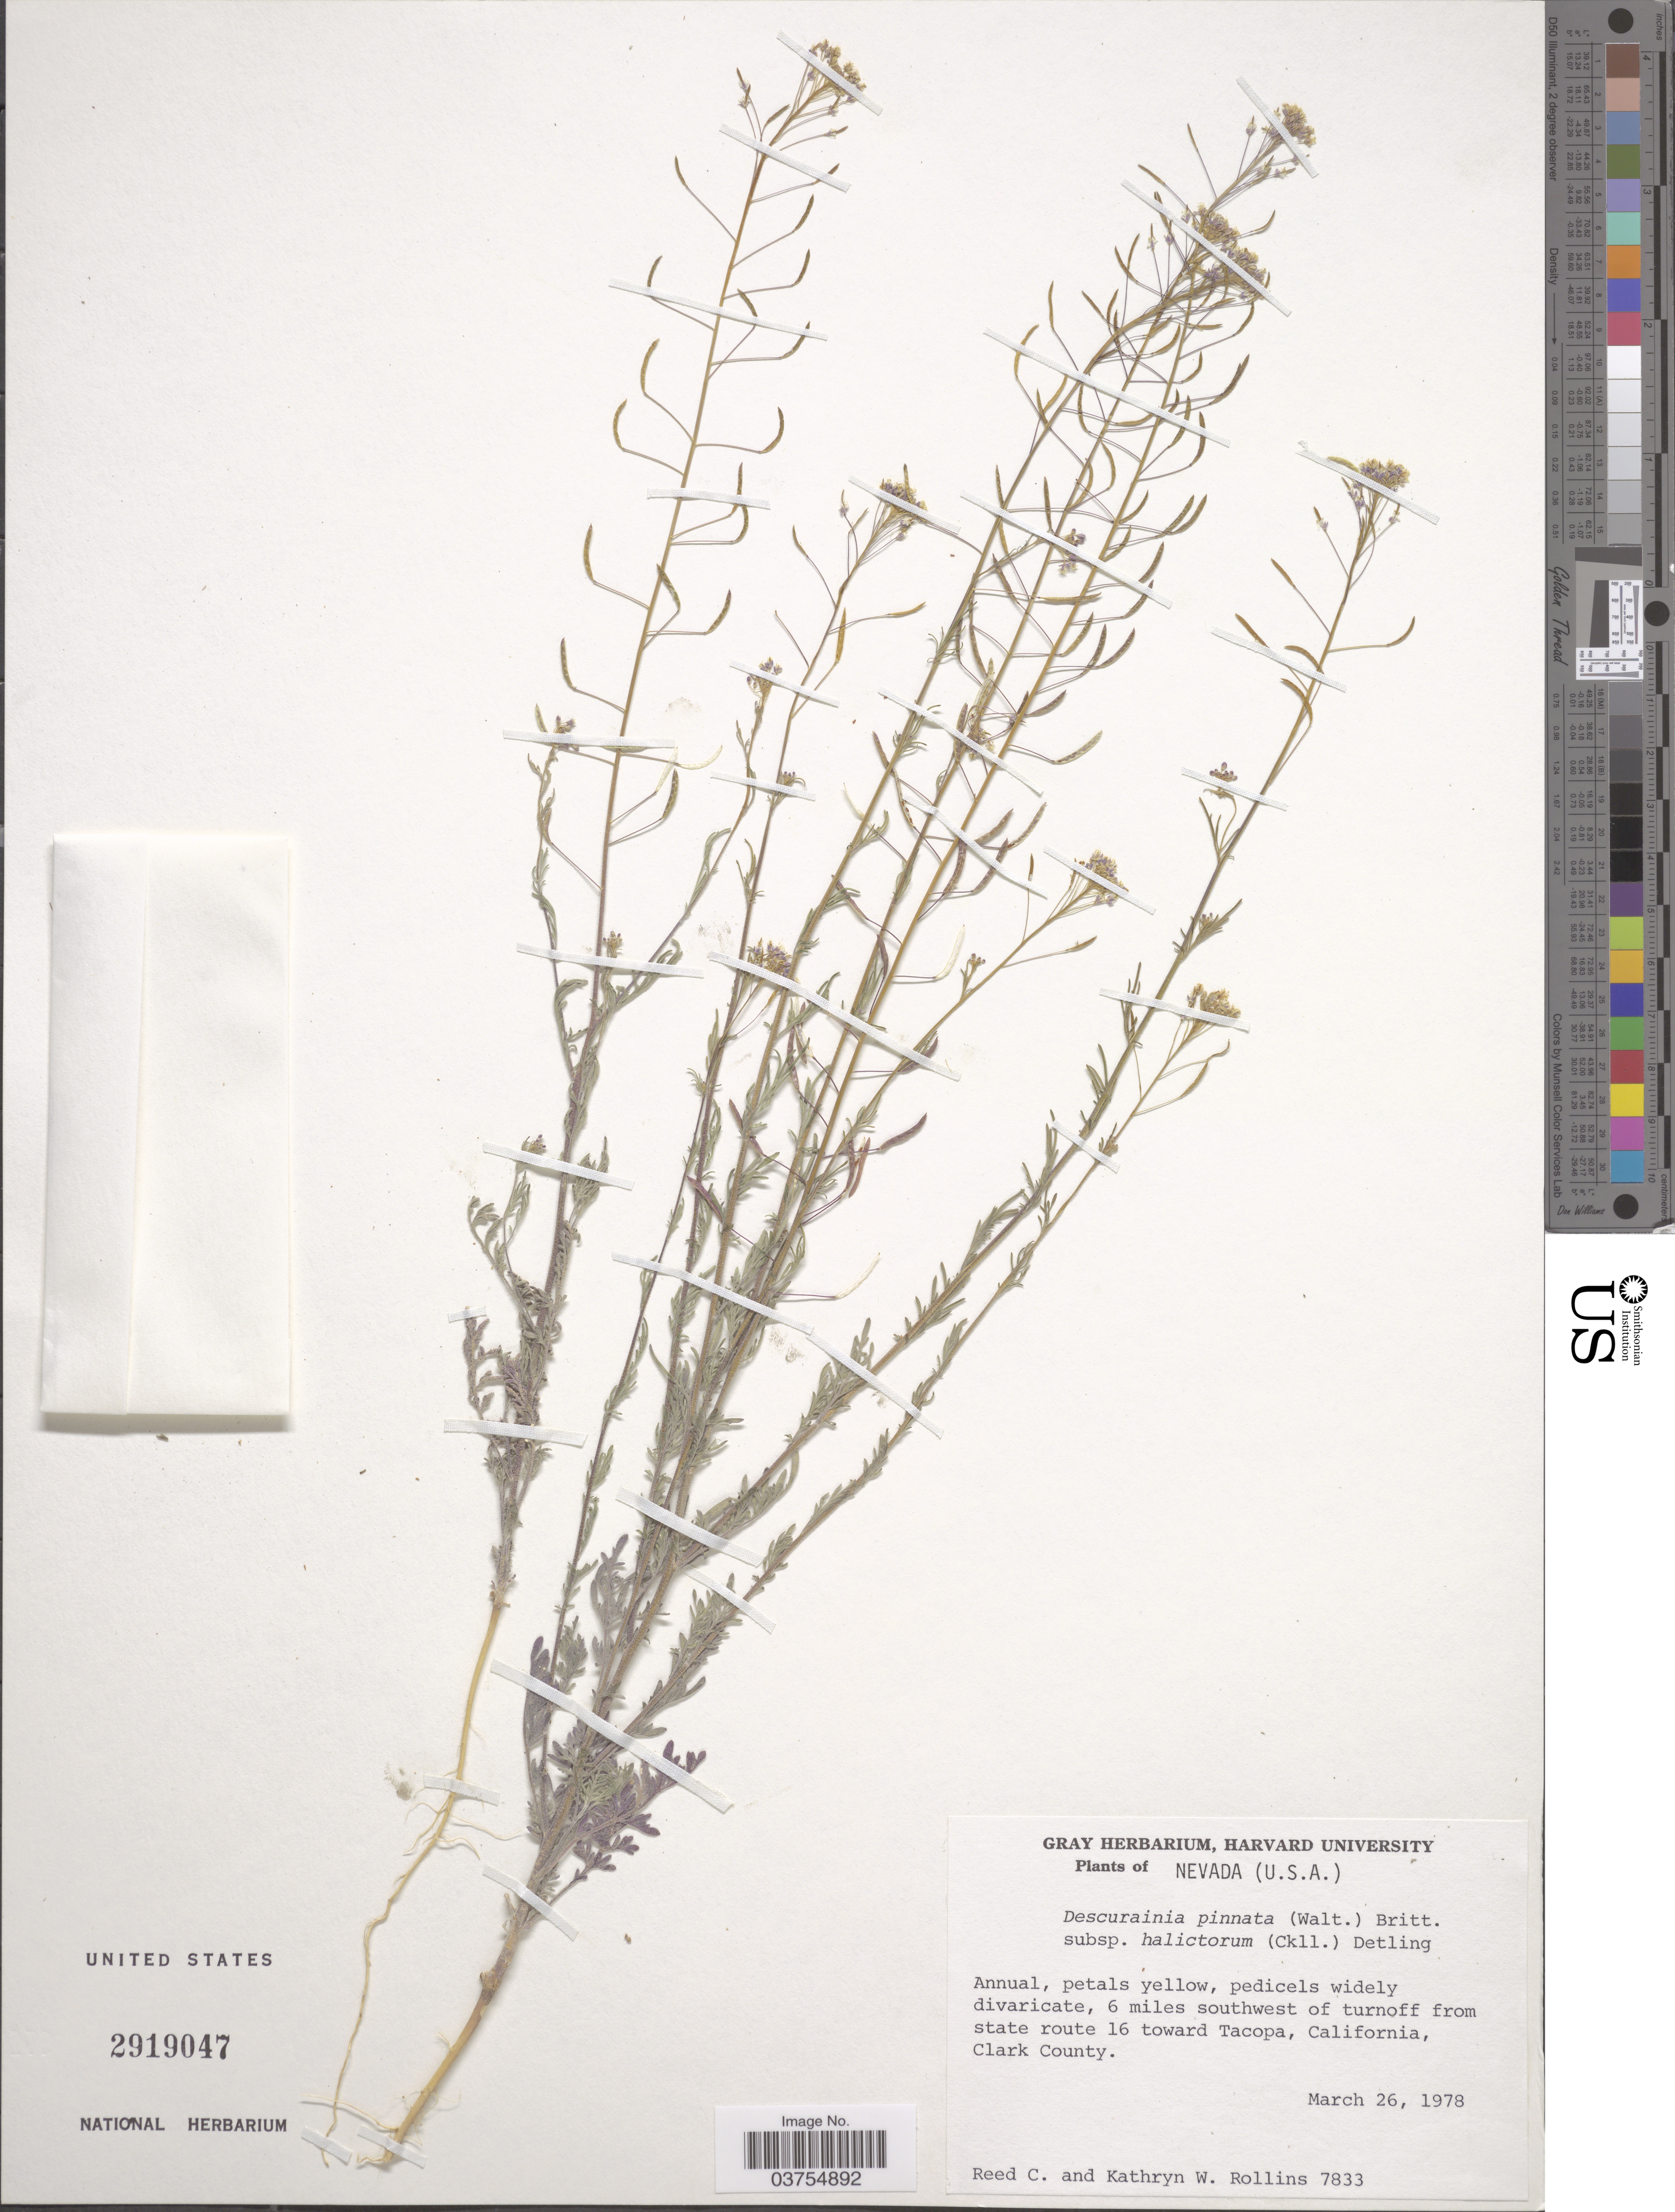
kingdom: Plantae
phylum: Tracheophyta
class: Magnoliopsida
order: Brassicales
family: Brassicaceae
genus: Descurainia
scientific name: Descurainia pinnata subsp. halictorum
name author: (Cockerell) Detling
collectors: R. C. Rollins & K. W. Rollins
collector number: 7833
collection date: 1978-03-26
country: United States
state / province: Nevada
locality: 6 miles southwest of turnoff from state route 16 toward Tacopa, California, Clark County.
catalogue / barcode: US 2919047